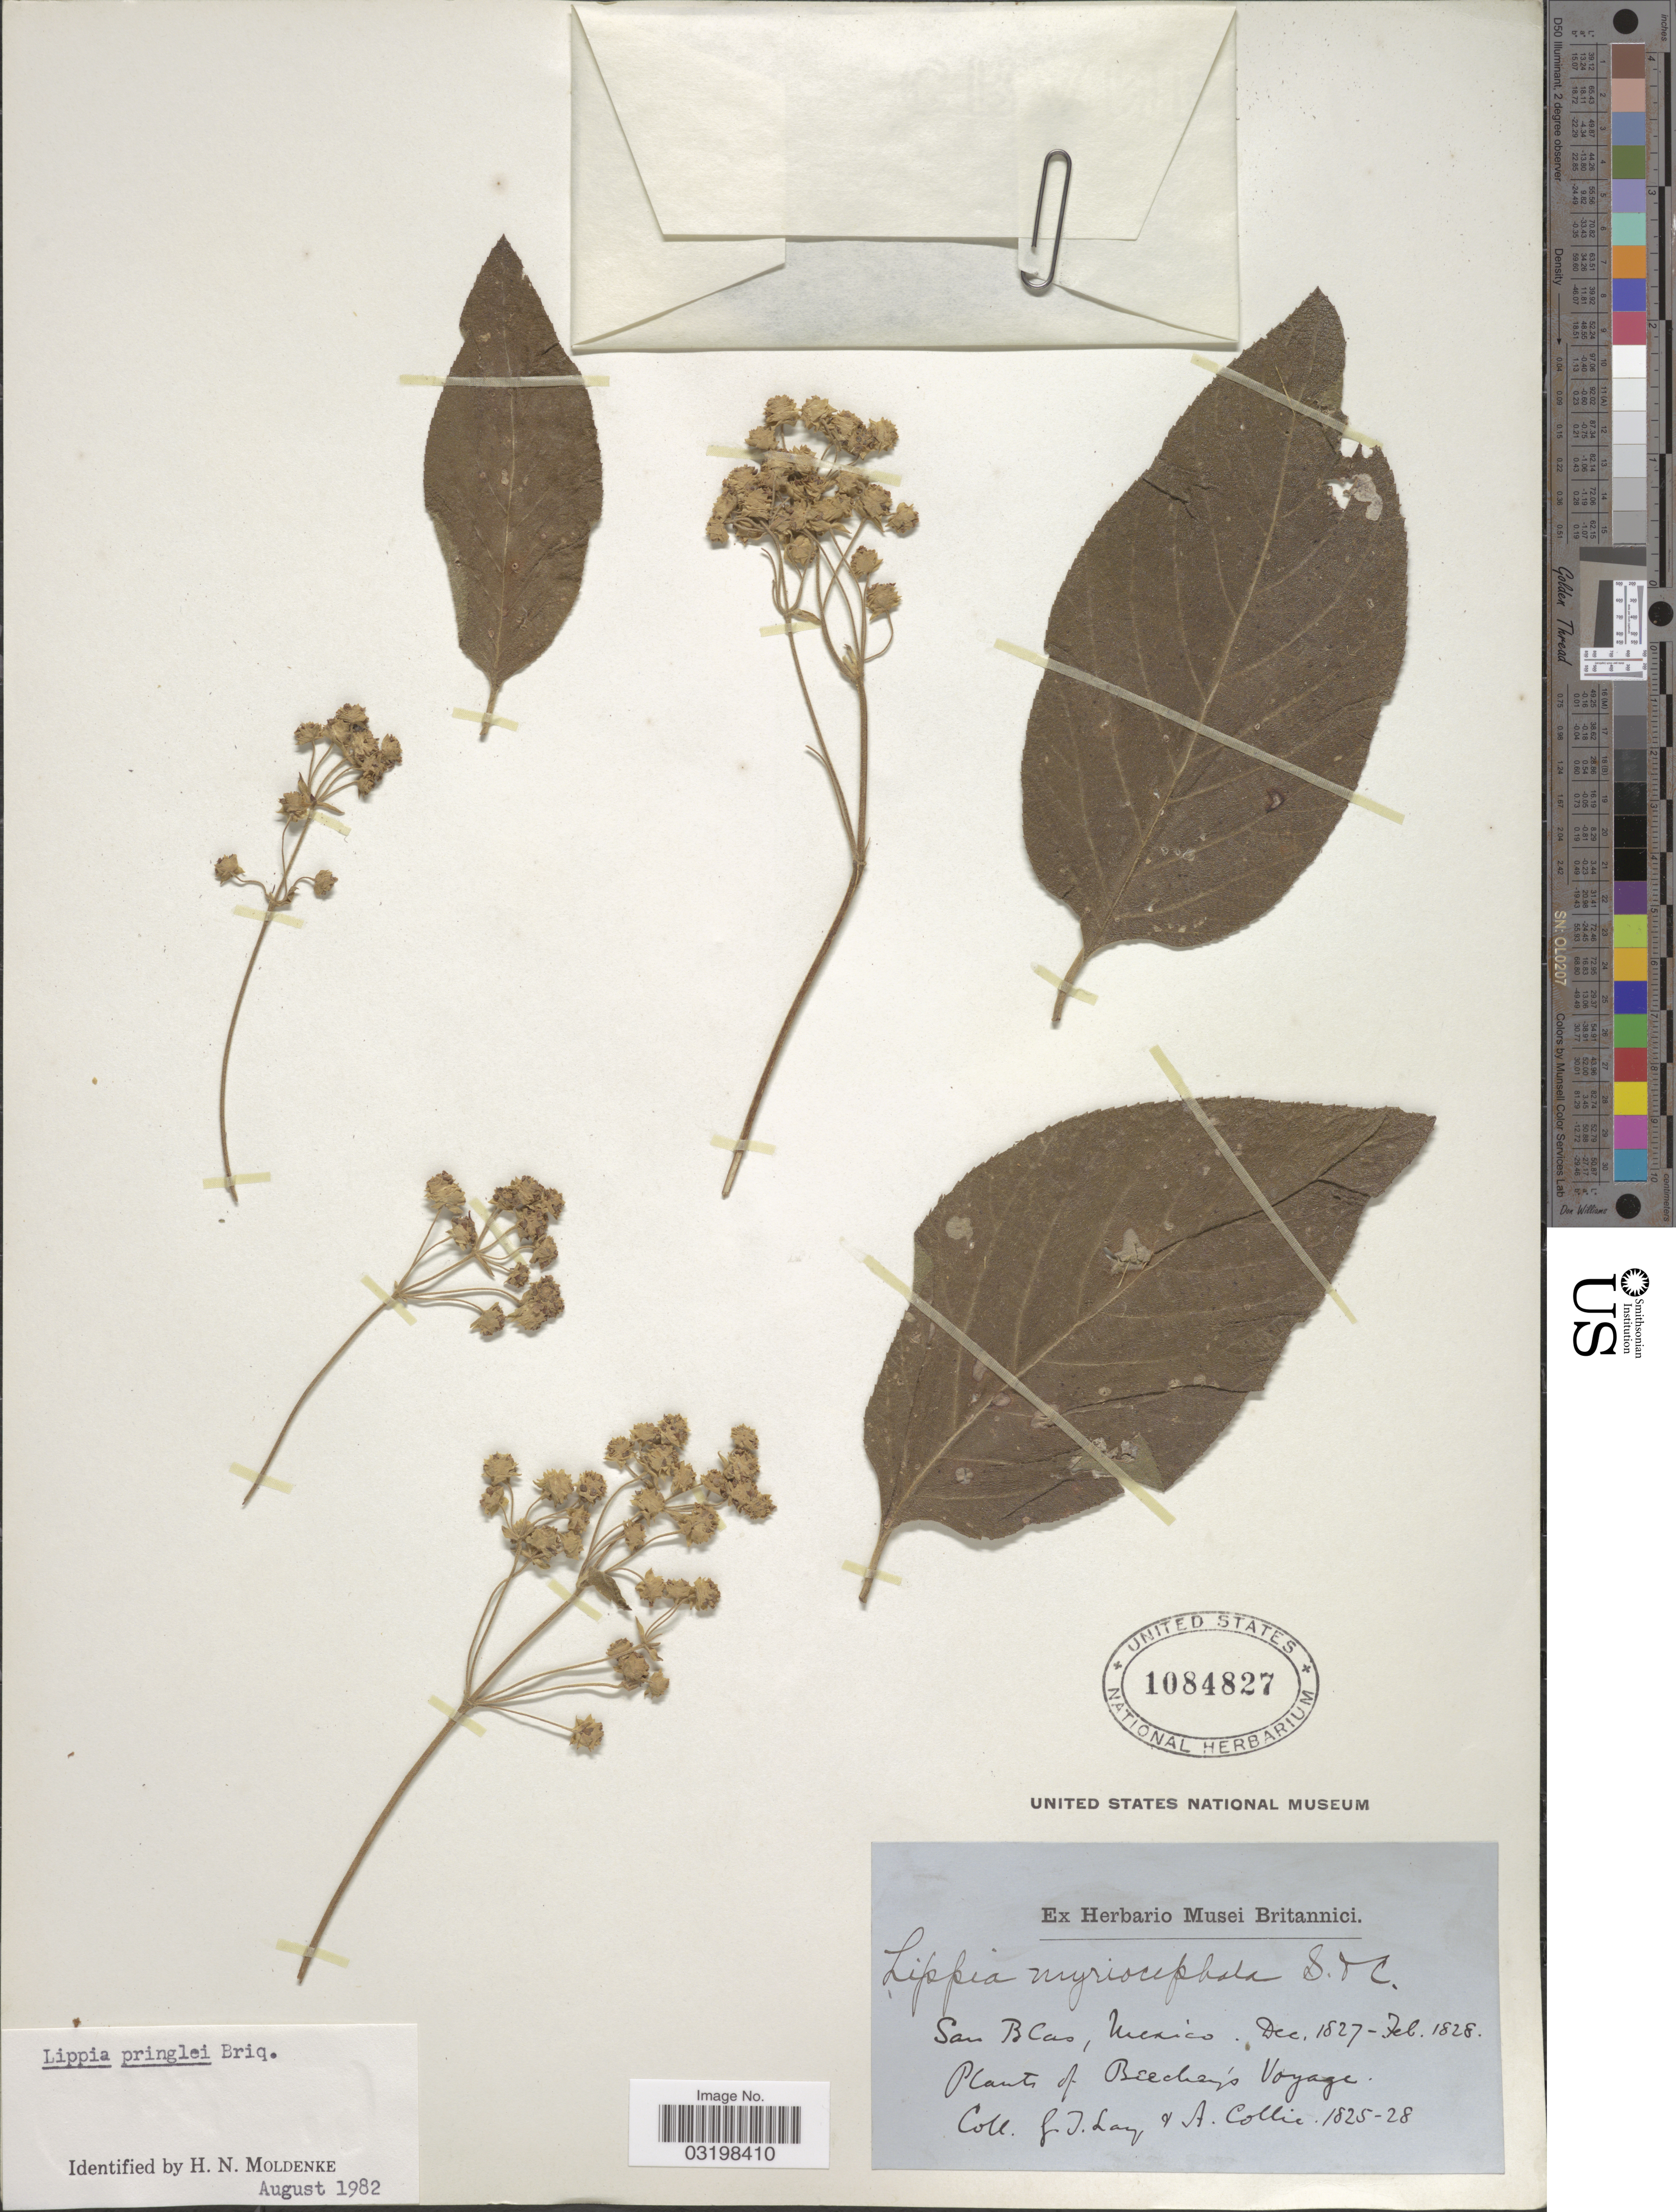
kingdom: Plantae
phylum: Tracheophyta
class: Magnoliopsida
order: Lamiales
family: Verbenaceae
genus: Lippia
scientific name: Lippia umbellata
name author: Cav.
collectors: G. Lay & A. Collie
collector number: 1825-28?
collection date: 1827-12/1828-02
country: Mexico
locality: San Blas. Beechey's Voyage.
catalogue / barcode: US 1084827